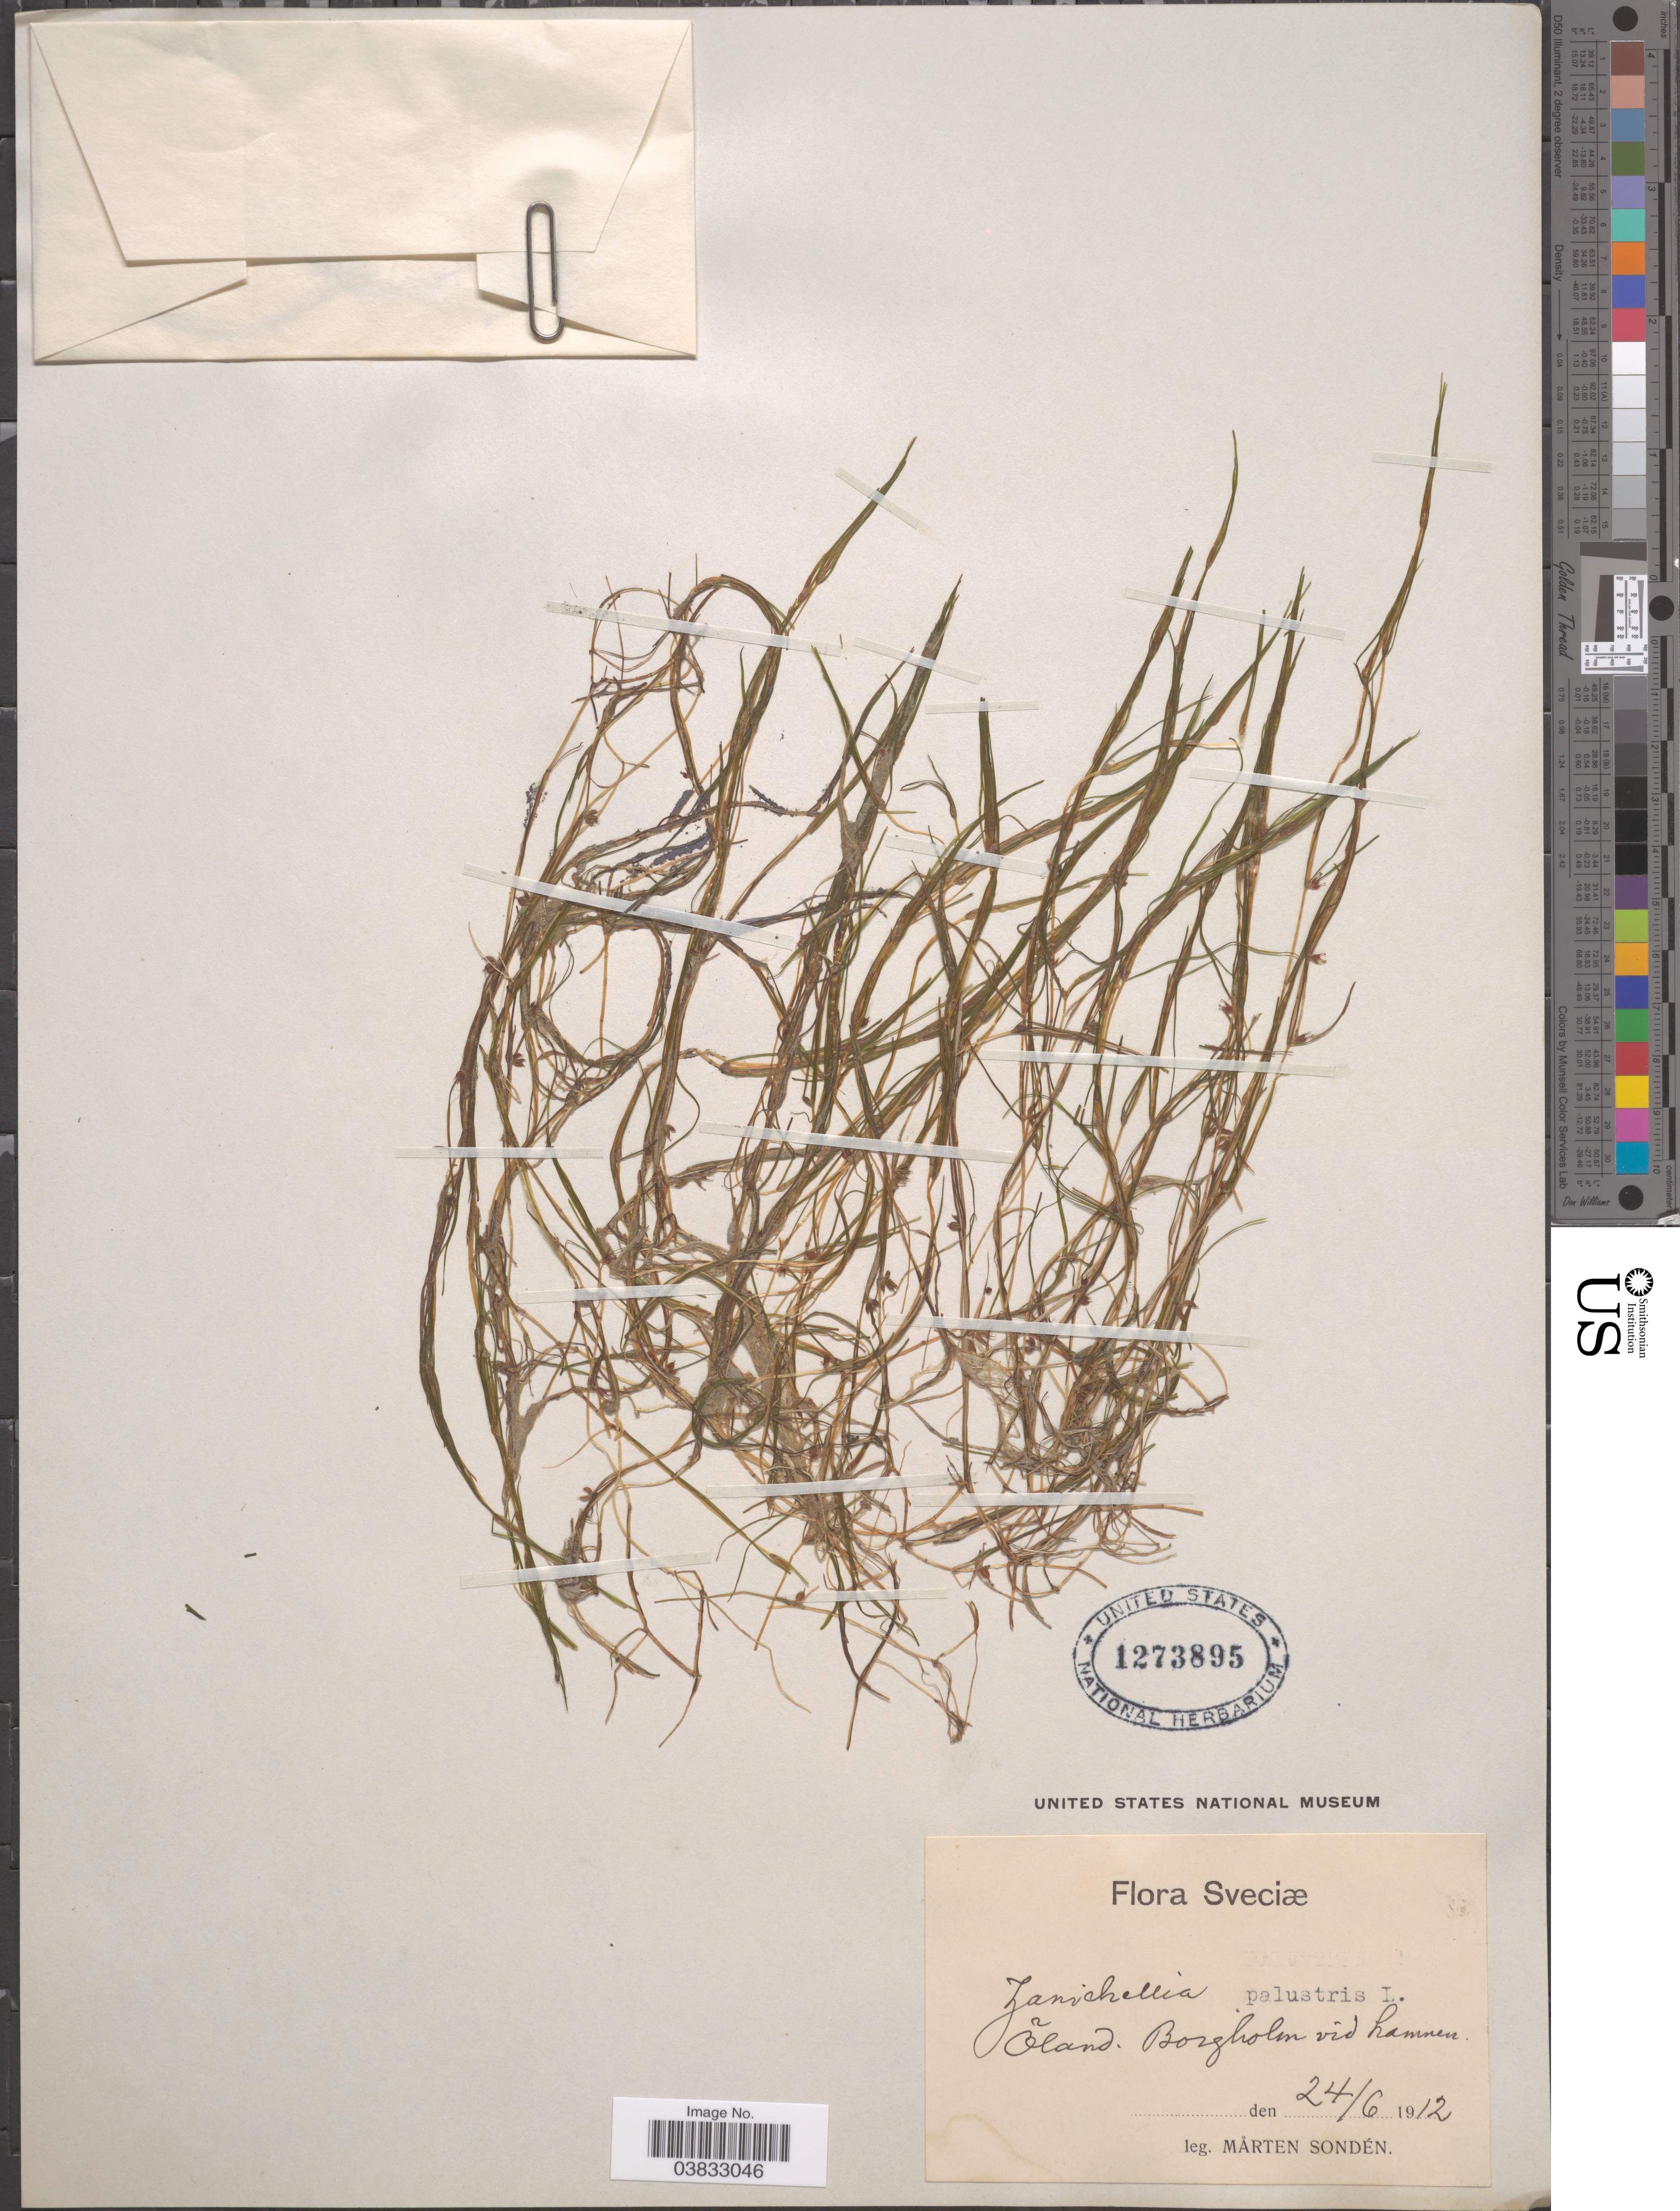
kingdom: Plantae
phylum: Tracheophyta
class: Liliopsida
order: Alismatales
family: Potamogetonaceae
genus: Zannichellia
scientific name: Zannichellia palustris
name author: L.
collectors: M. Sondén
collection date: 1912-06-24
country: Sweden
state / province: Kalmar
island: Oland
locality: Sveciæ. Õland. Borgholm vid hamnen.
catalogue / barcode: US 1273895